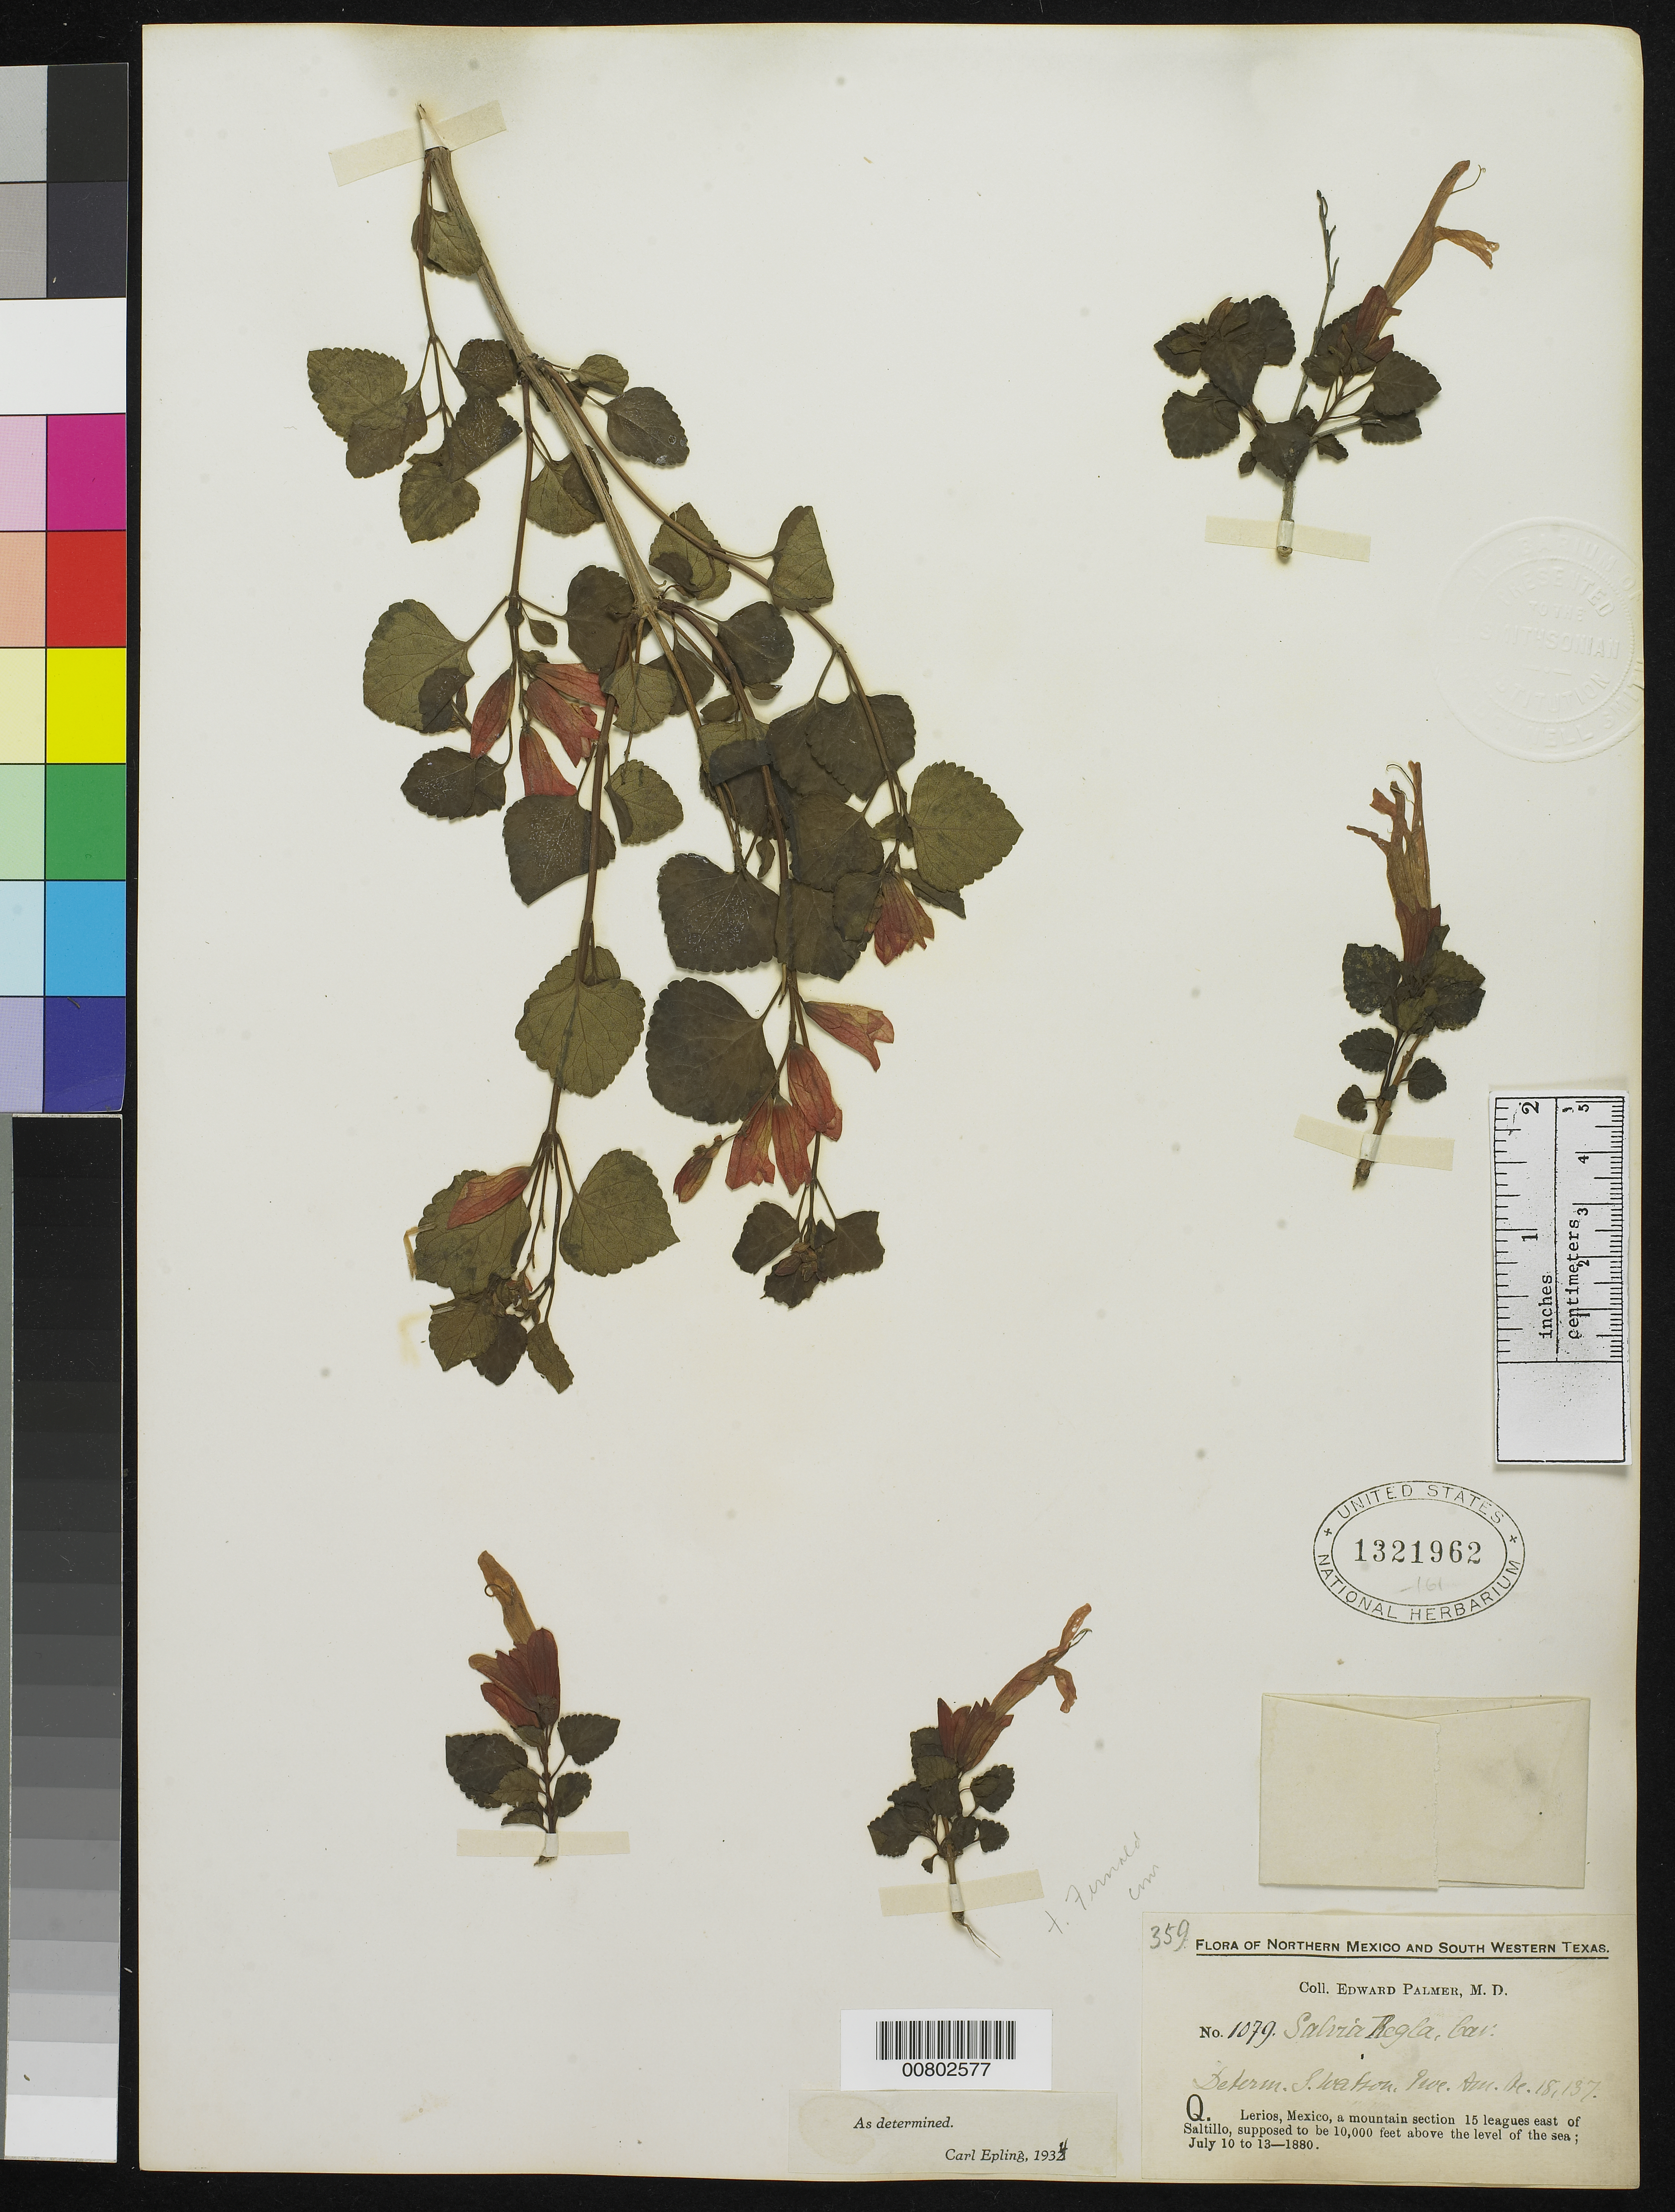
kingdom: Plantae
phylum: Tracheophyta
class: Magnoliopsida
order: Lamiales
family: Lamiaceae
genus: Salvia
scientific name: Salvia regla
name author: Cav.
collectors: E. Palmer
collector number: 1079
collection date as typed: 10 Jul 1880 to 13 Jul 1880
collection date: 1880-07-10/1880-07-13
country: Mexico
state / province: Coahuila / Nuevo León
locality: Q. Lerios, Mexico, a mountain section 15 leagues east of Saltillo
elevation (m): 3048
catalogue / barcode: US 1321962